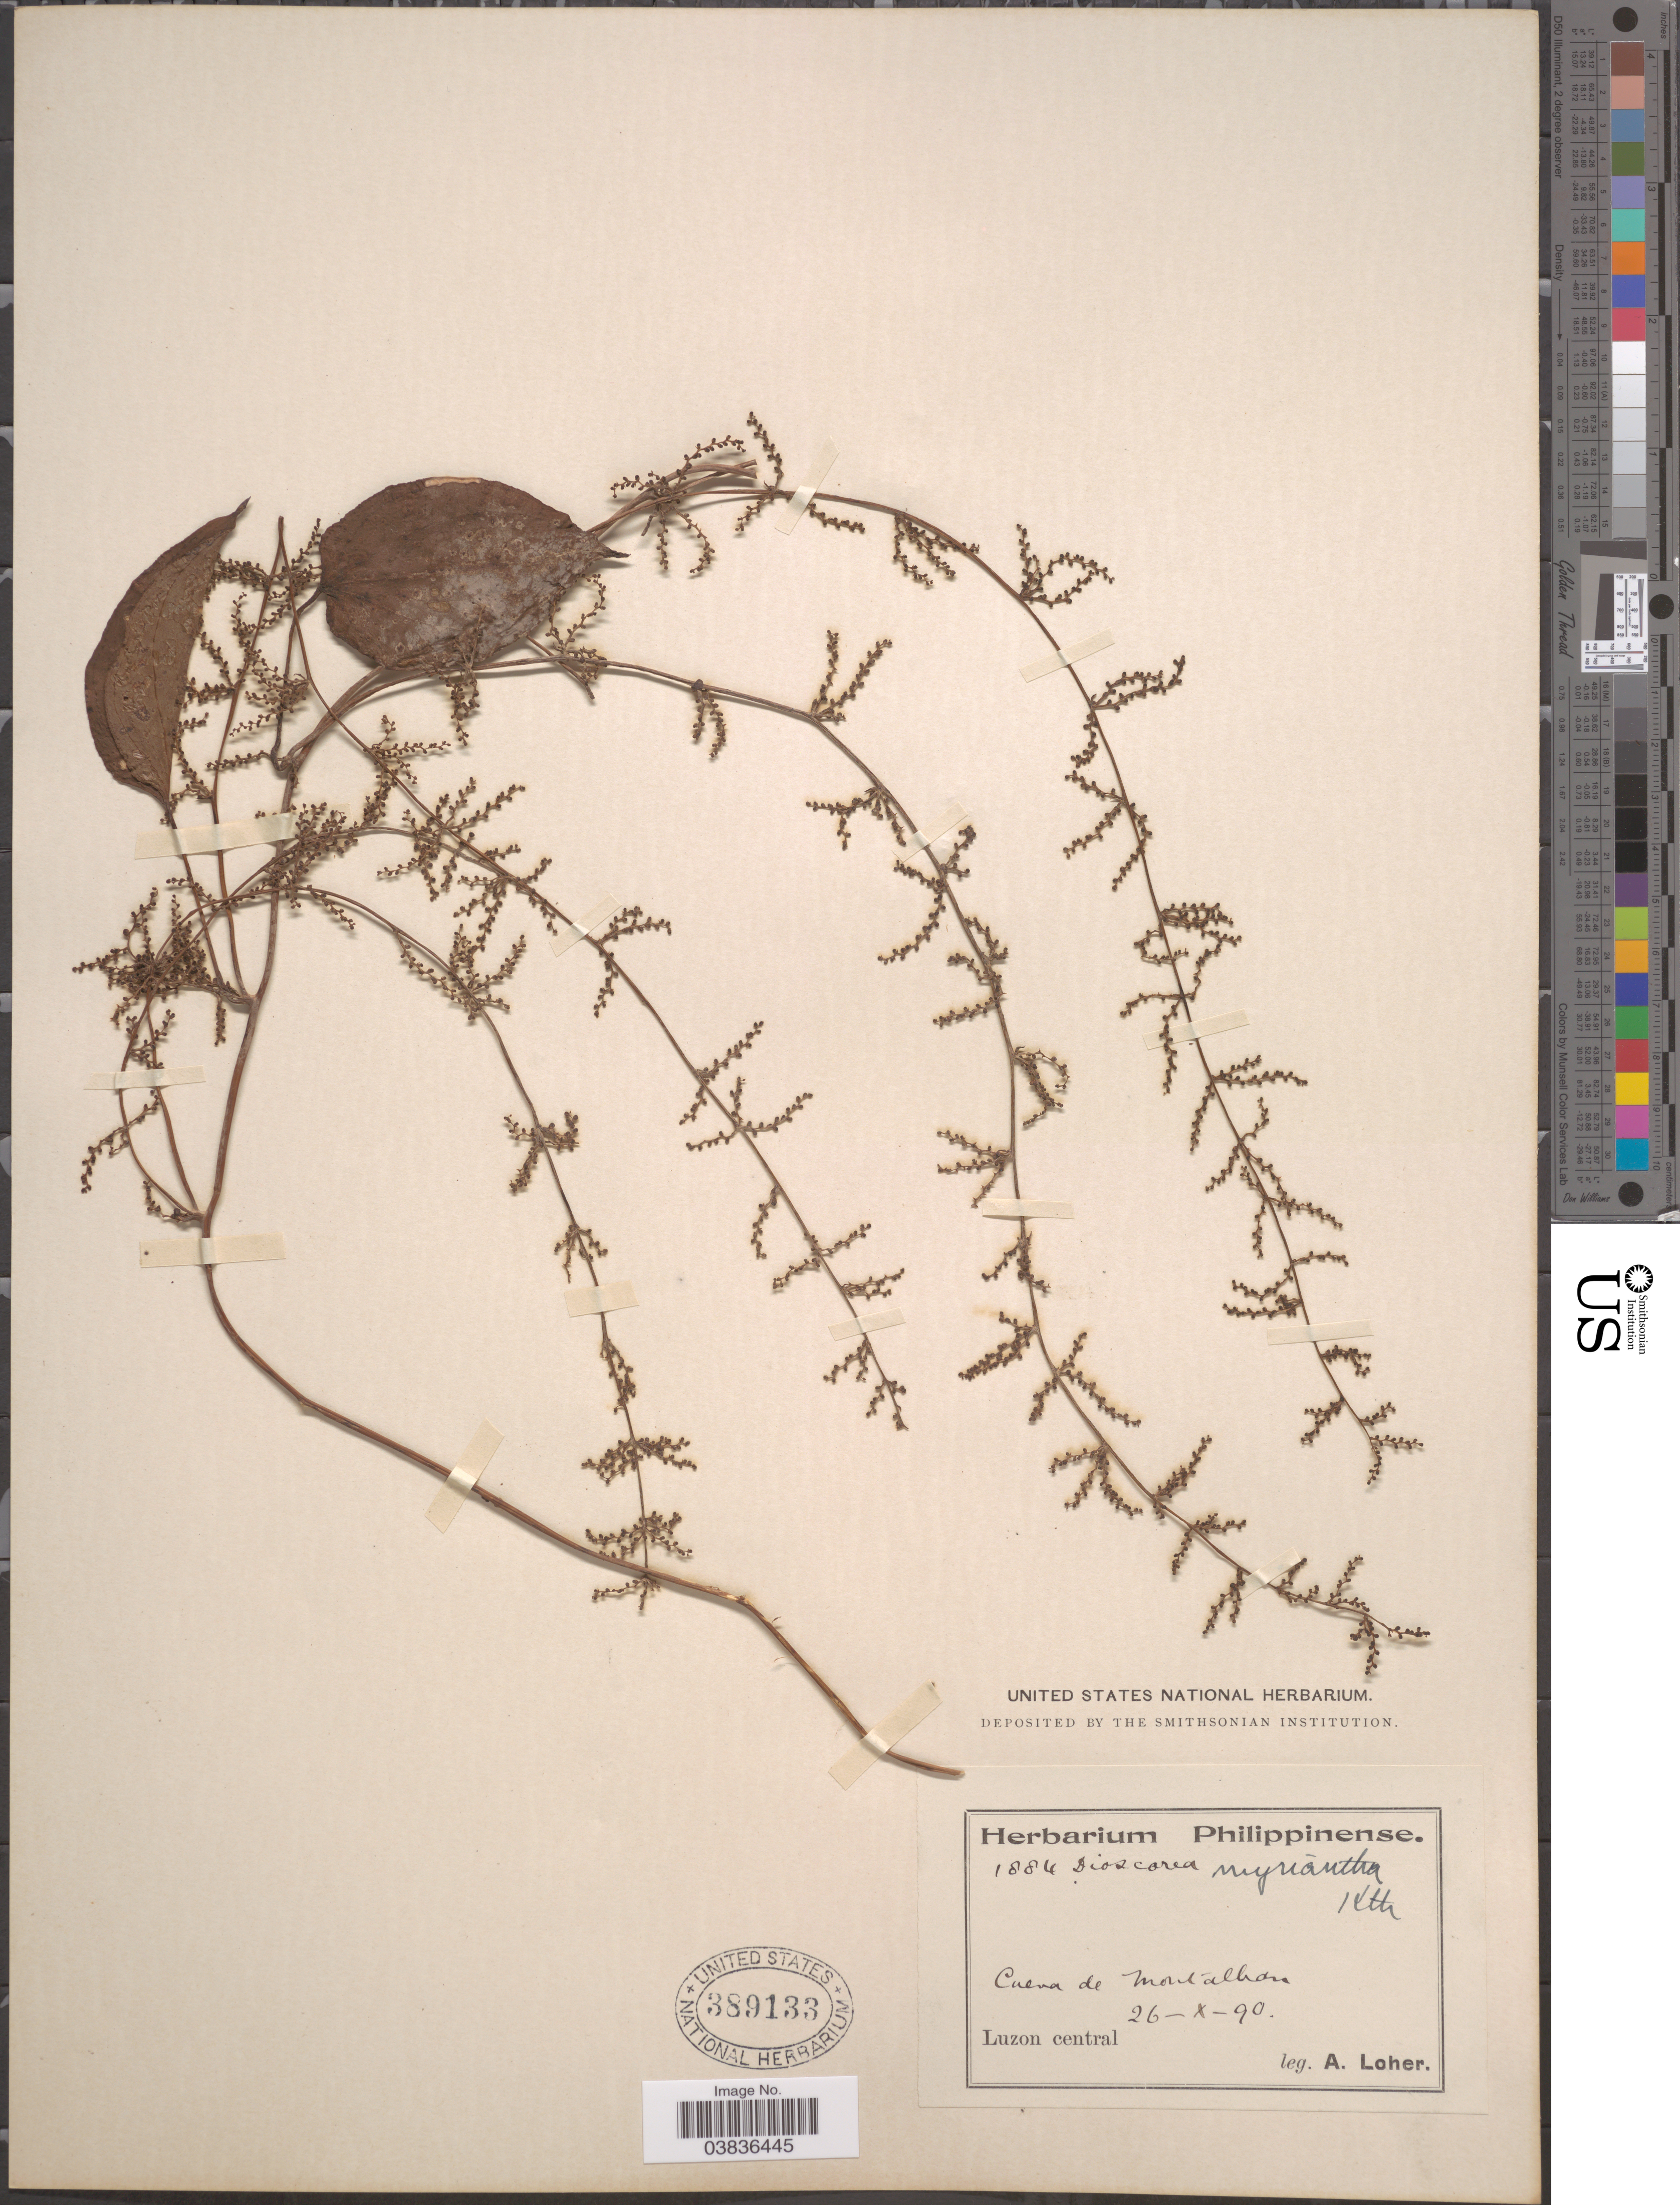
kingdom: Plantae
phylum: Tracheophyta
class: Liliopsida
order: Dioscoreales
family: Dioscoreaceae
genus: Dioscorea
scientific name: Dioscorea filiformis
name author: Blume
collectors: A. Loher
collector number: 1884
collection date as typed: Transcribed d/m/y: 26/10/90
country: Philippines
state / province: Central Luzon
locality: Cueva de Montalban. Luzon central.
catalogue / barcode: US 3789133